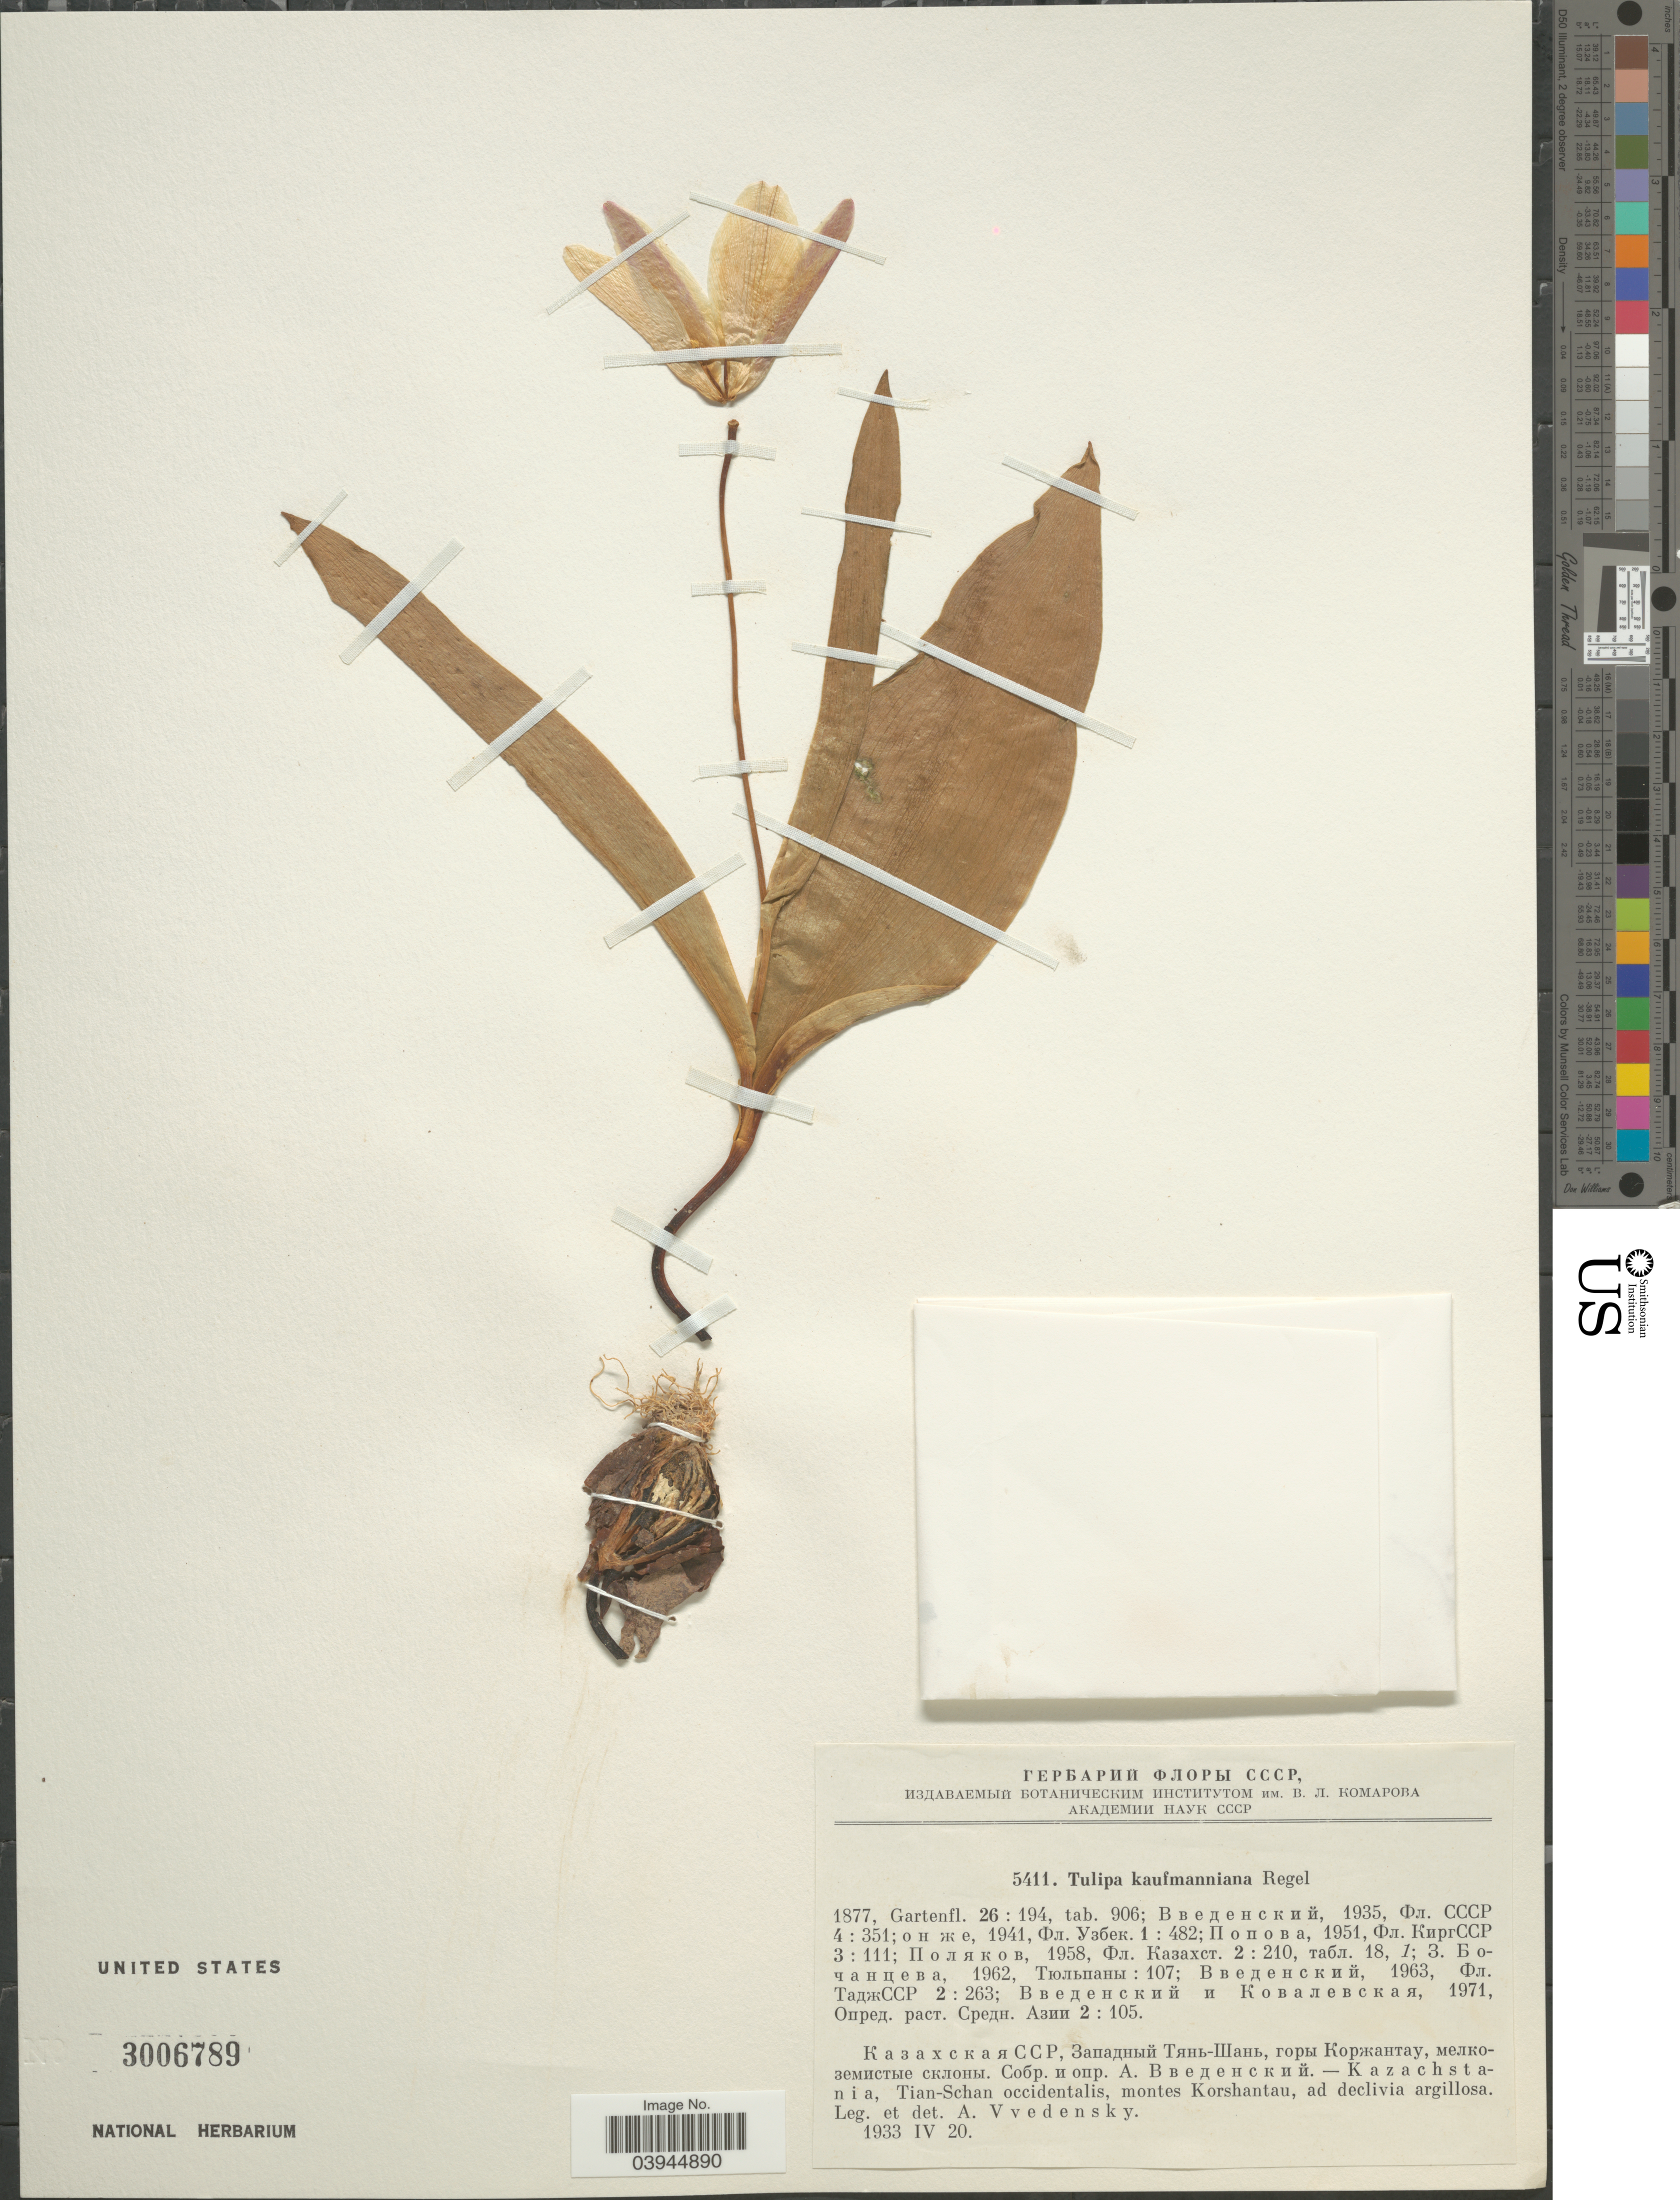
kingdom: Plantae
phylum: Tracheophyta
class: Liliopsida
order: Liliales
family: Liliaceae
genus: Tulipa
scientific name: Tulipa kaufmanniana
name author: Regel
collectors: A. Vvedensky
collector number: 5411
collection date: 1933-04-20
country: Kazakhstan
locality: Kazachstania, Tian-Schan occidentalis, montes Korshantau, ad declivia argillosa.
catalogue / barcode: US 3006789